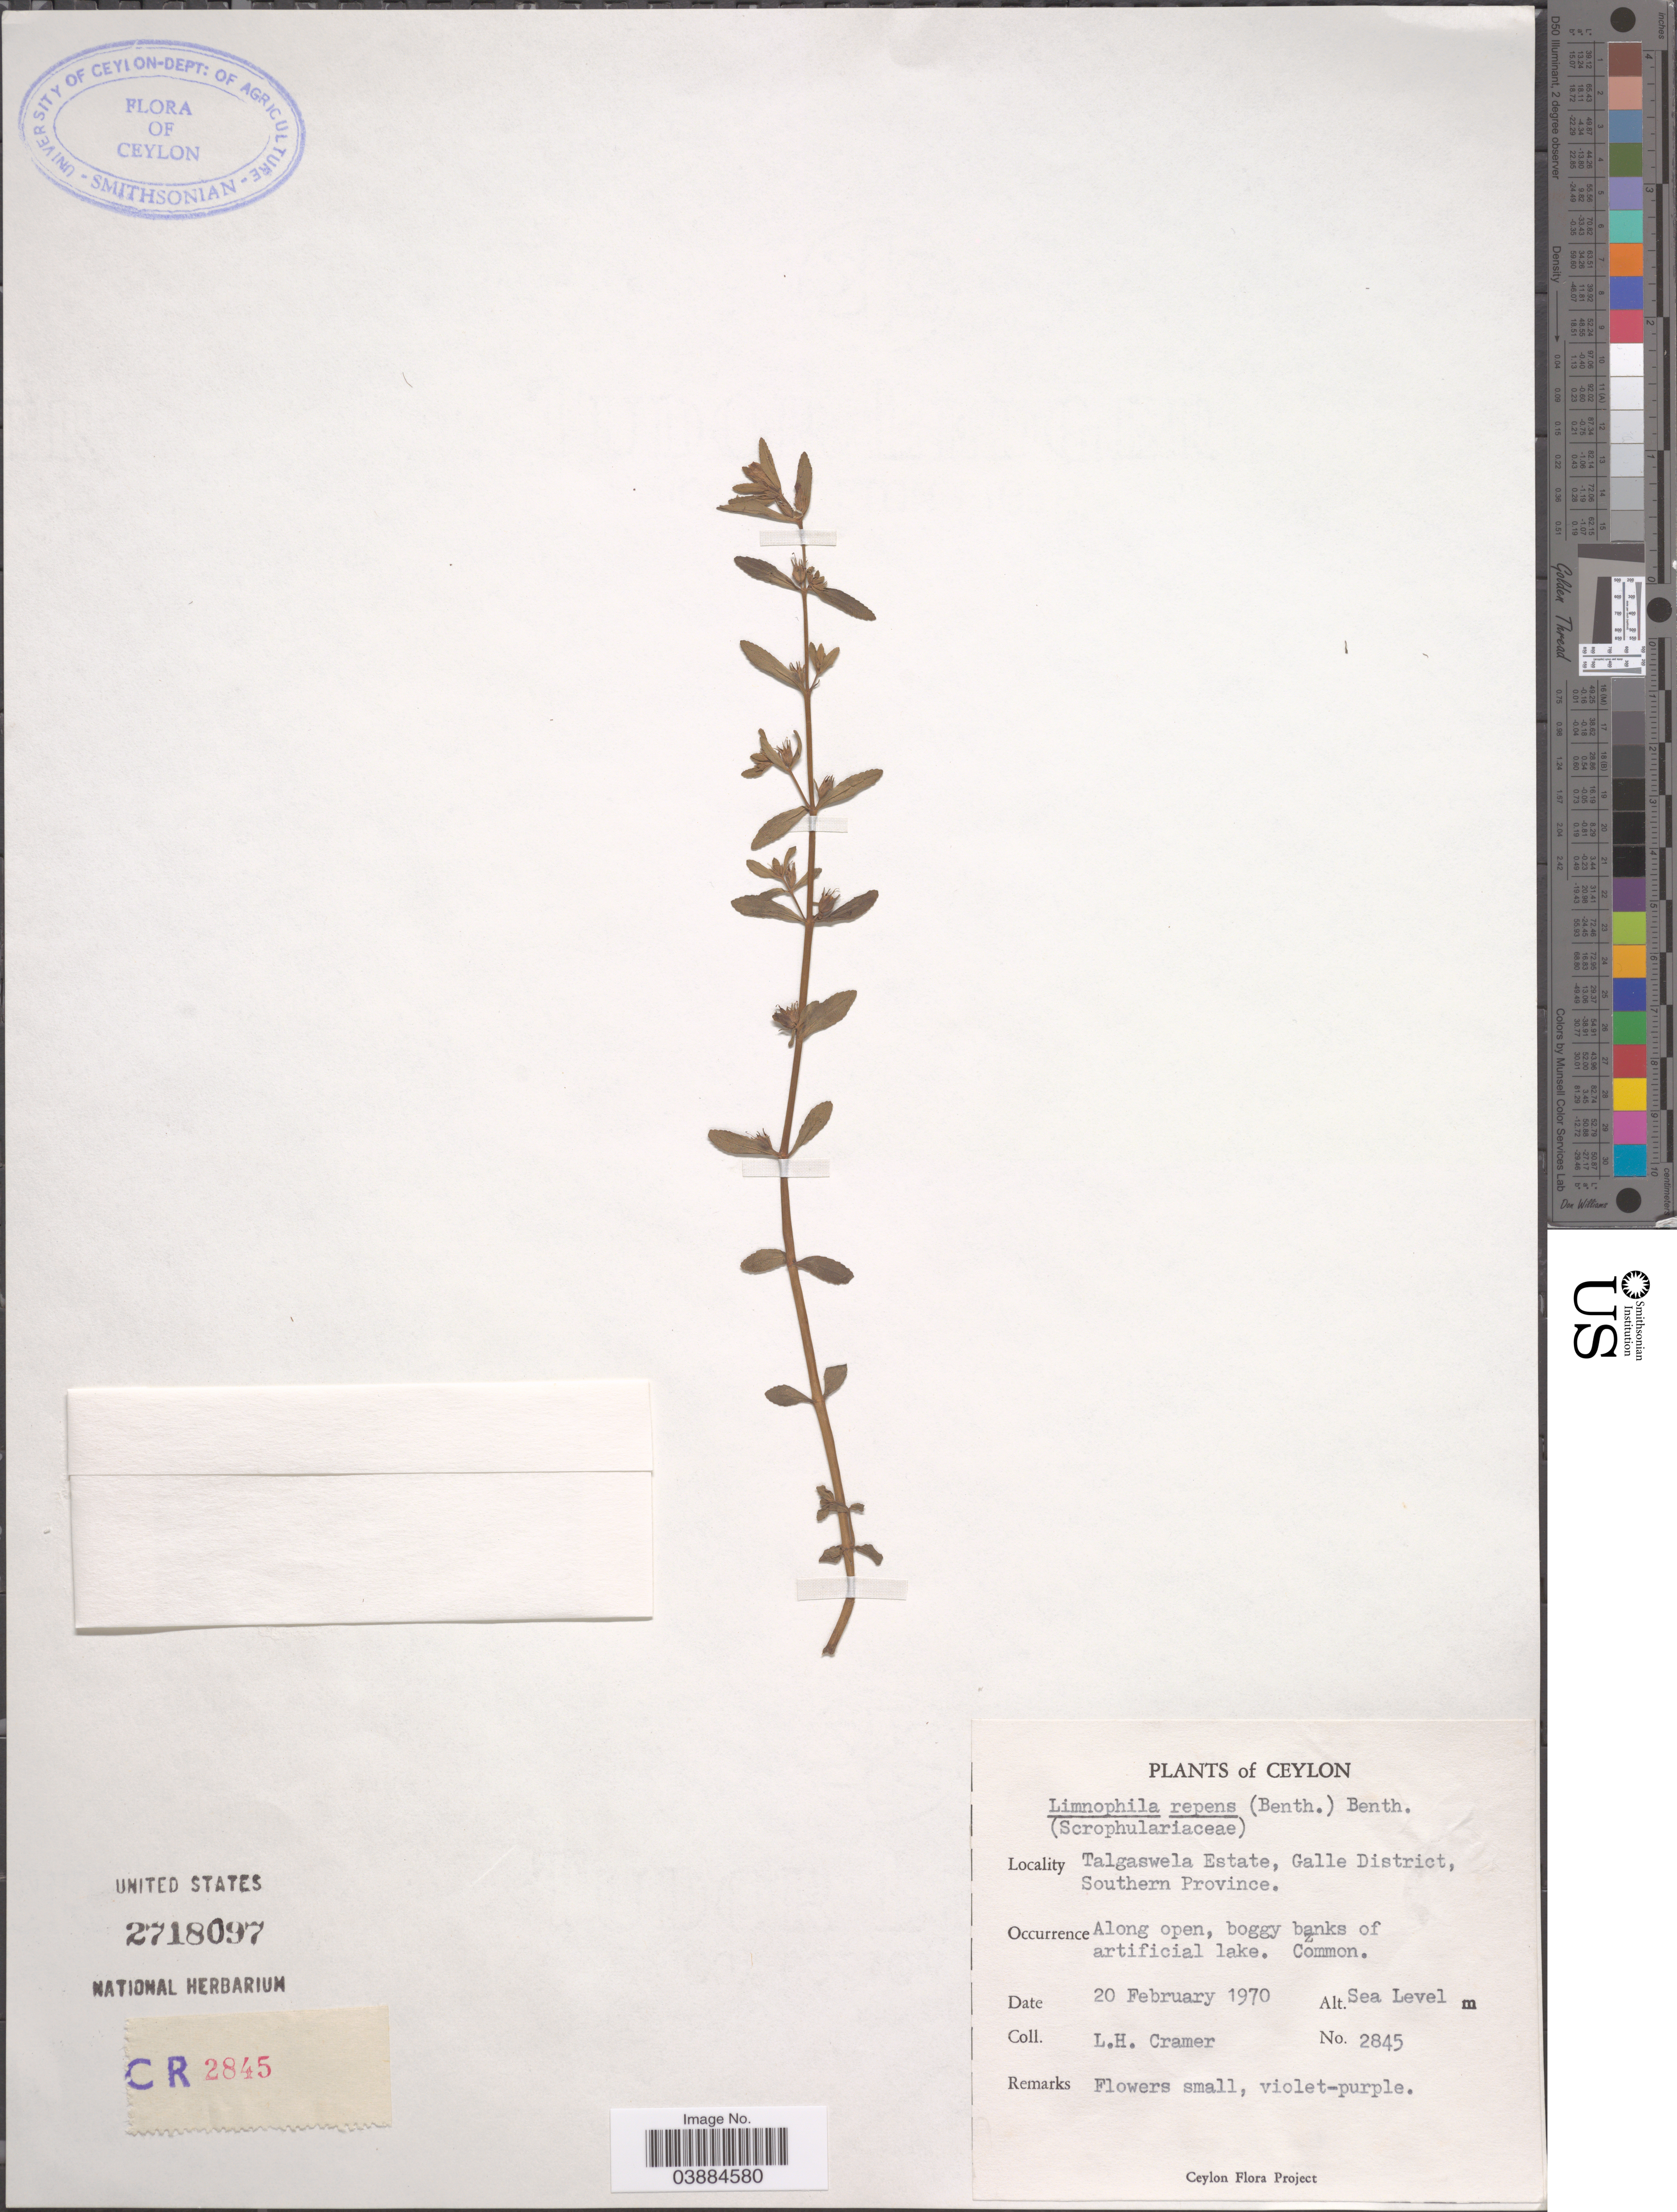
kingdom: Plantae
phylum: Tracheophyta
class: Magnoliopsida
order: Lamiales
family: Plantaginaceae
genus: Limnophila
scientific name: Limnophila repens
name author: (Benth.) Benth.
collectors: L. H. Cramer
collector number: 2845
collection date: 1970-02-20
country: Sri Lanka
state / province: Southern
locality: Ceylon. Talgaswela Estate, Galle District.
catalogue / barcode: US 2718097